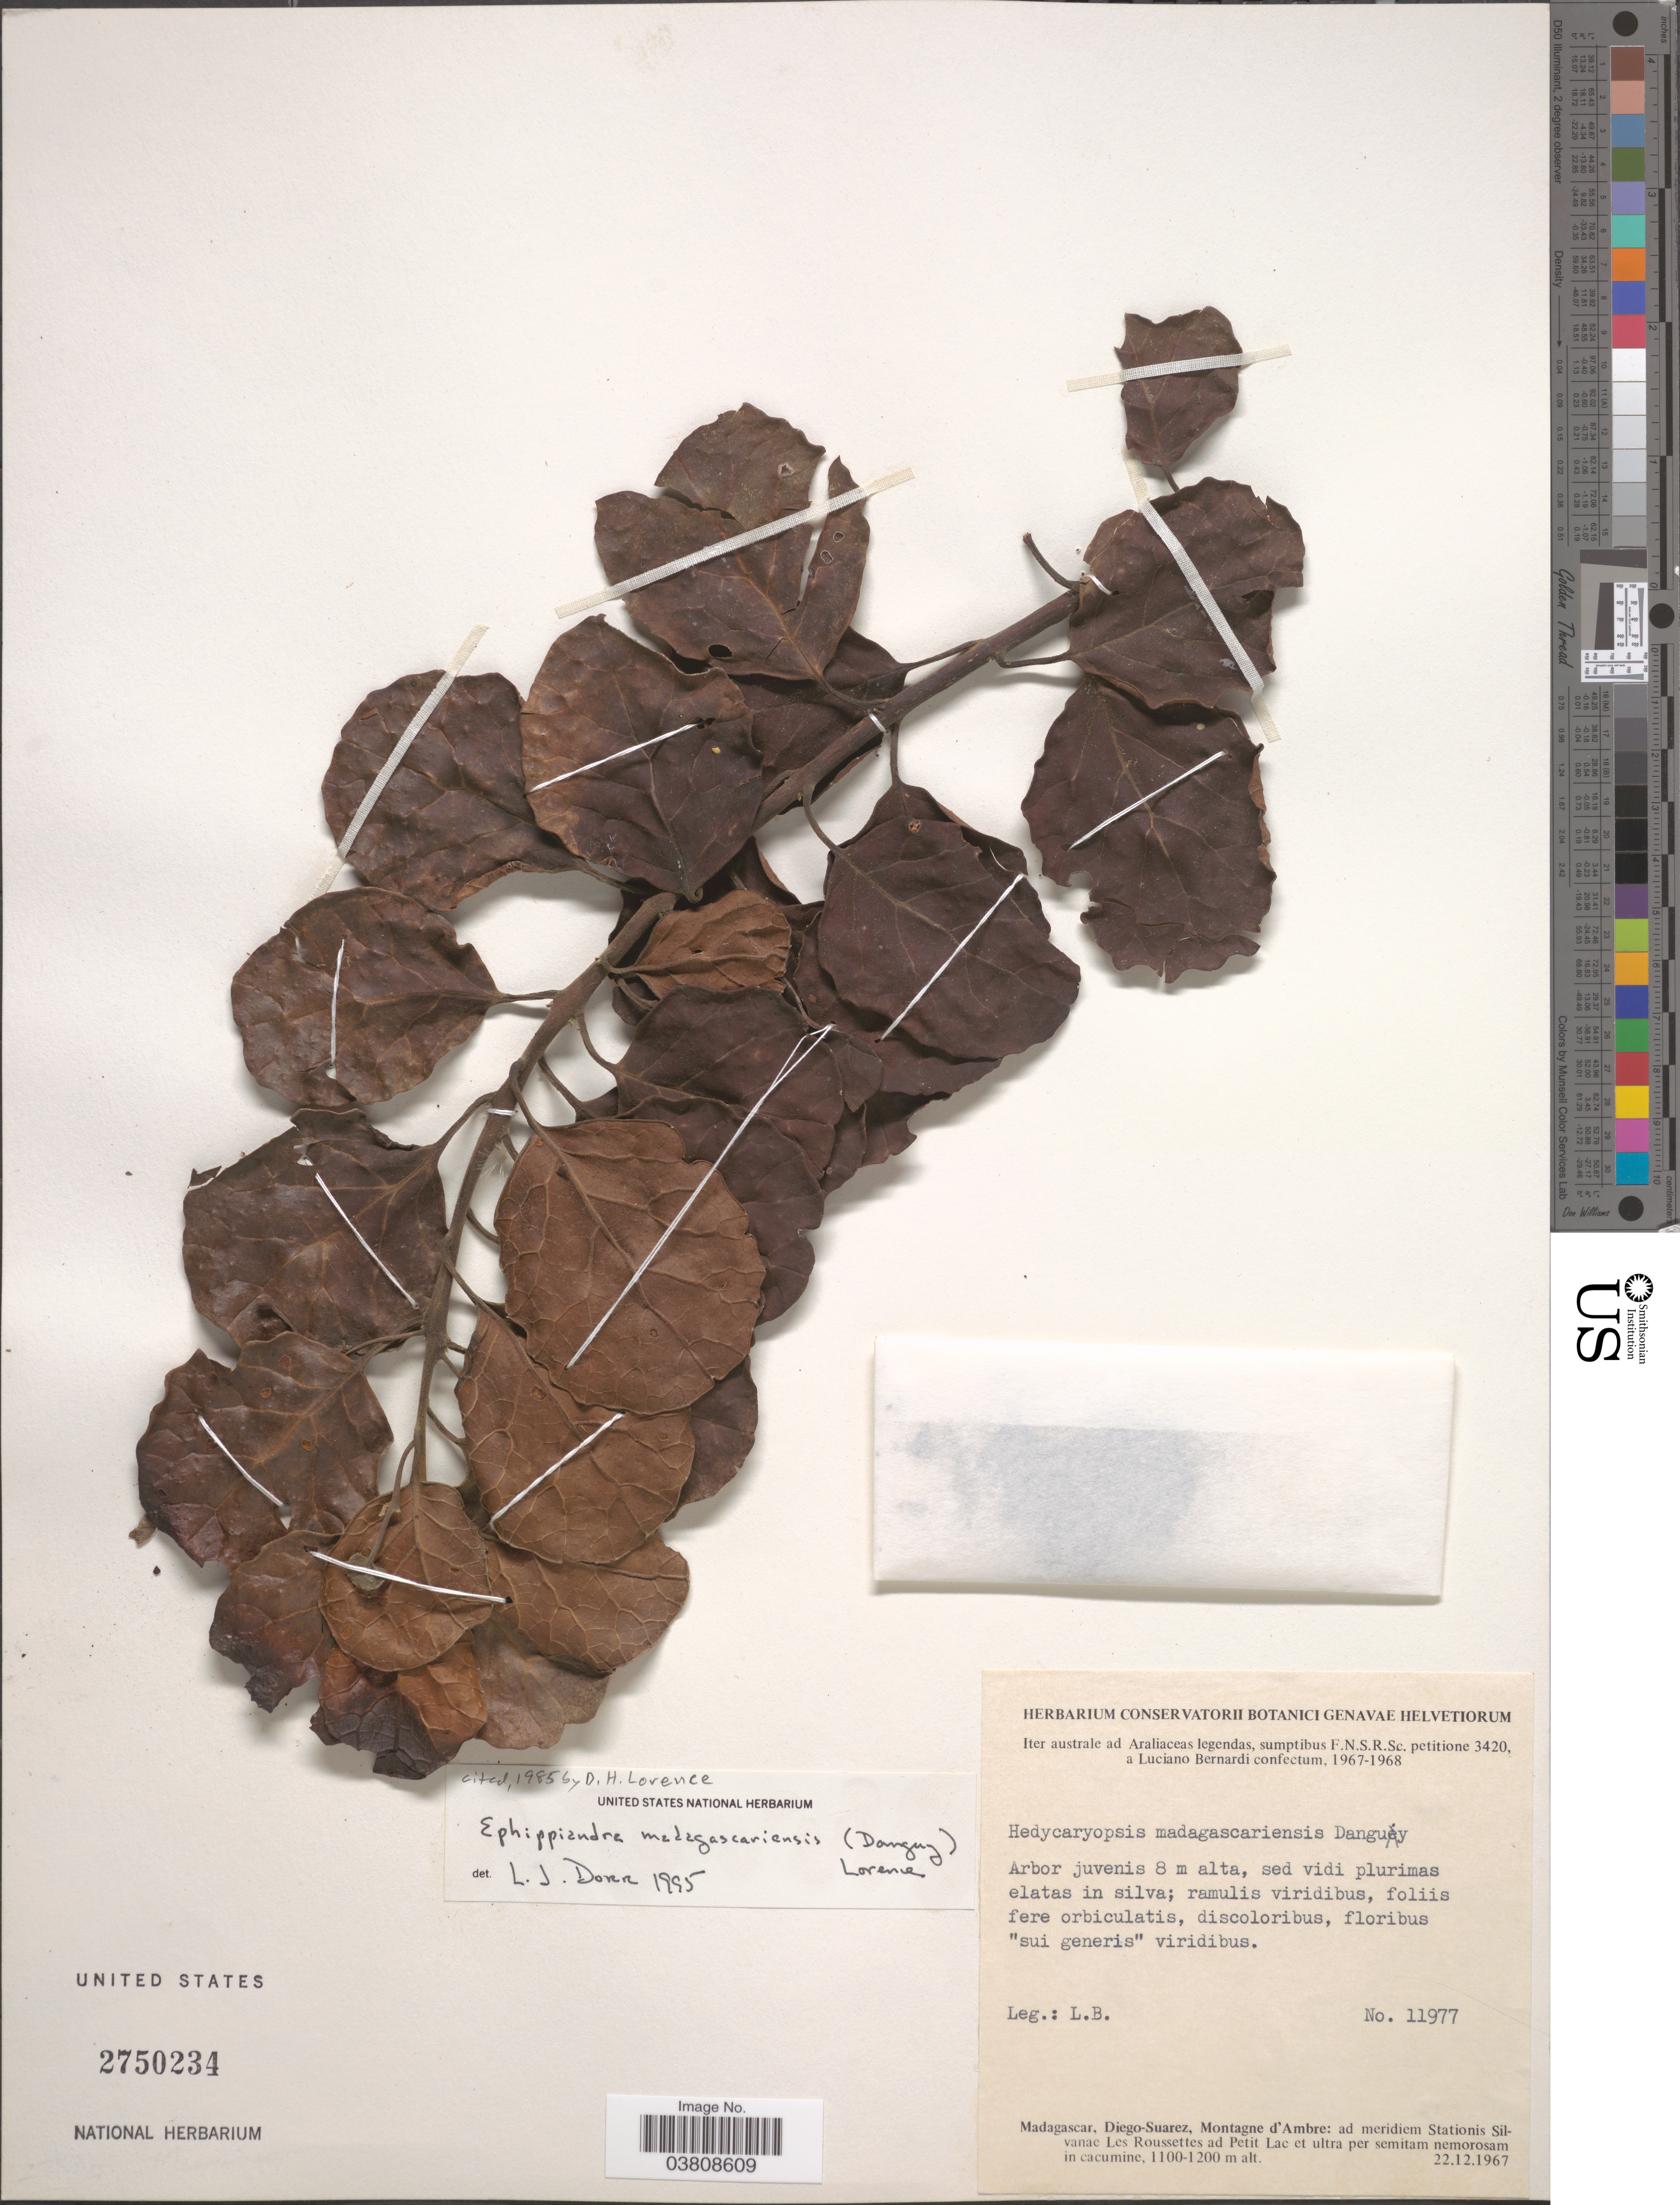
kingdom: Plantae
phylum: Tracheophyta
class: Magnoliopsida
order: Laurales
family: Monimiaceae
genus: Ephippiandra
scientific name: Ephippiandra madagascariensis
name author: (Cavaco) Lawrence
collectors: L. Bernardi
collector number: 11977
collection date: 1967-12-22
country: Madagascar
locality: Diego-Suarez, Montagne d'Ambre: ad meridiem Stationis Silvanae Les Roussettes ad Petit Lac.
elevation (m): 1100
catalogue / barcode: US 2750234